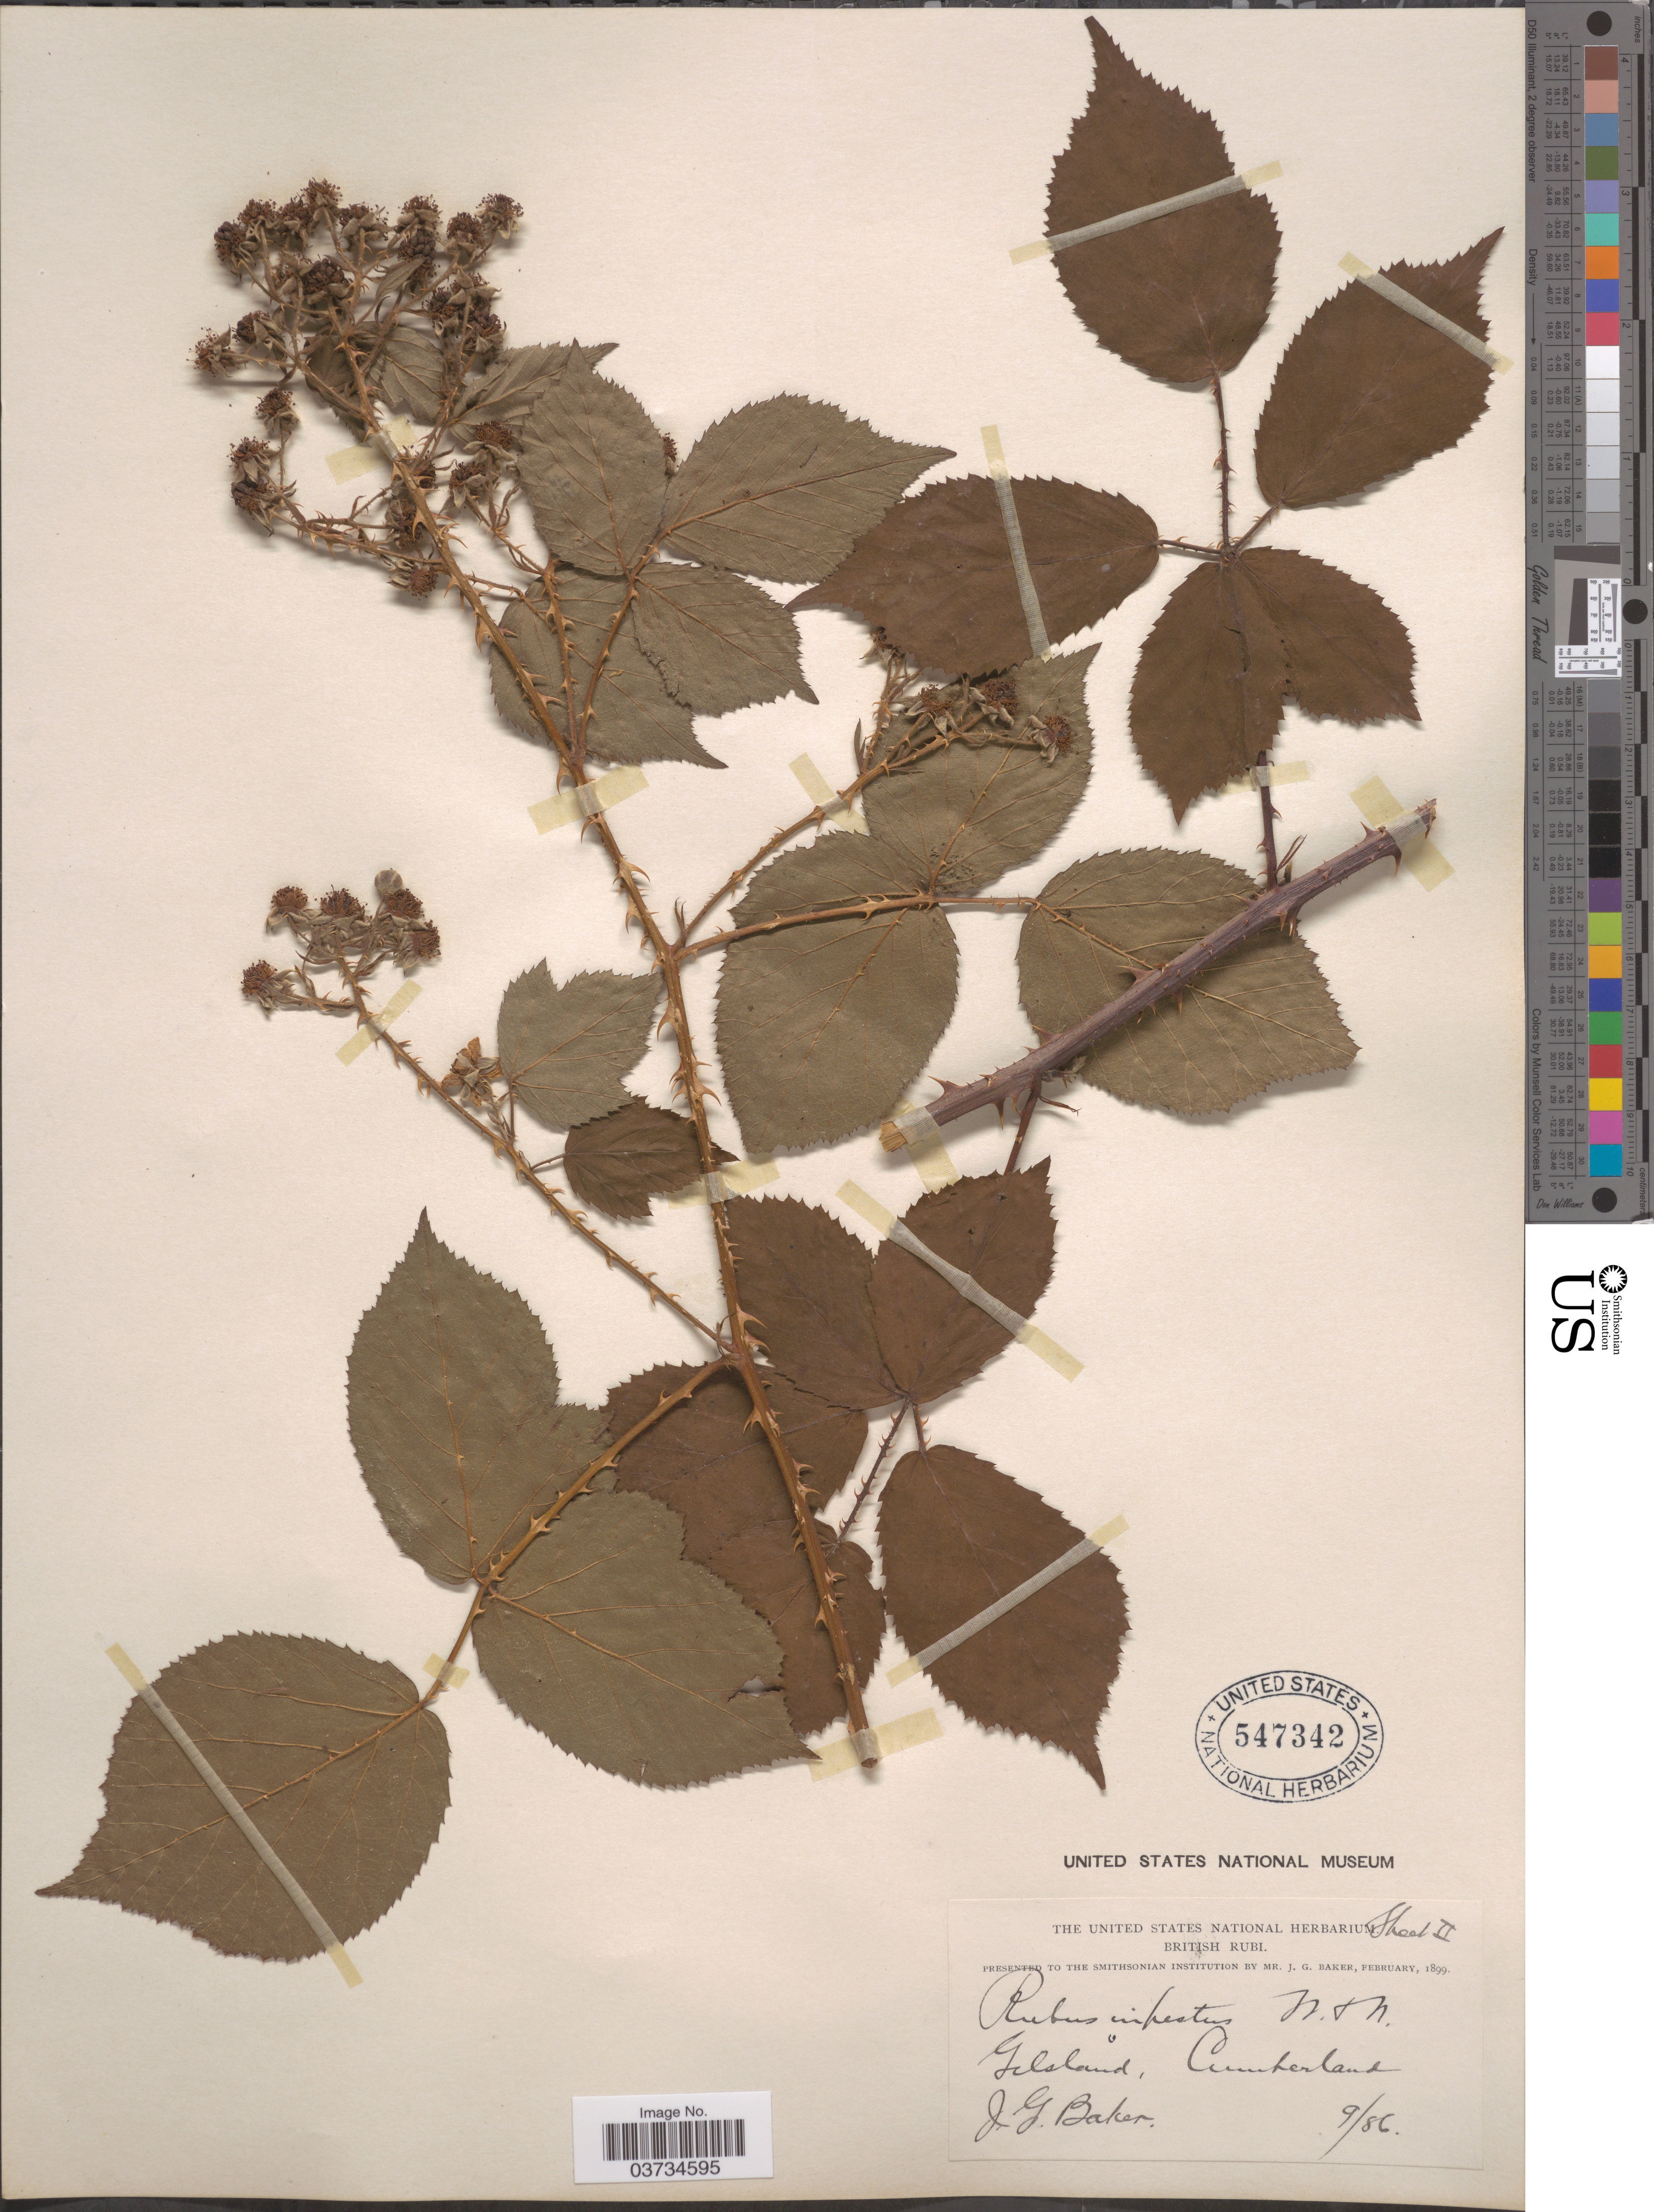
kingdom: Plantae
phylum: Tracheophyta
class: Magnoliopsida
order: Rosales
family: Rosaceae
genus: Rubus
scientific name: Rubus infestus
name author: Weihe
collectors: J. G. Baker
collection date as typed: Transcribed d/m/y: /9/86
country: United Kingdom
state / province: England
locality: Gilsland. Cumberland.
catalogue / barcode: US 547342